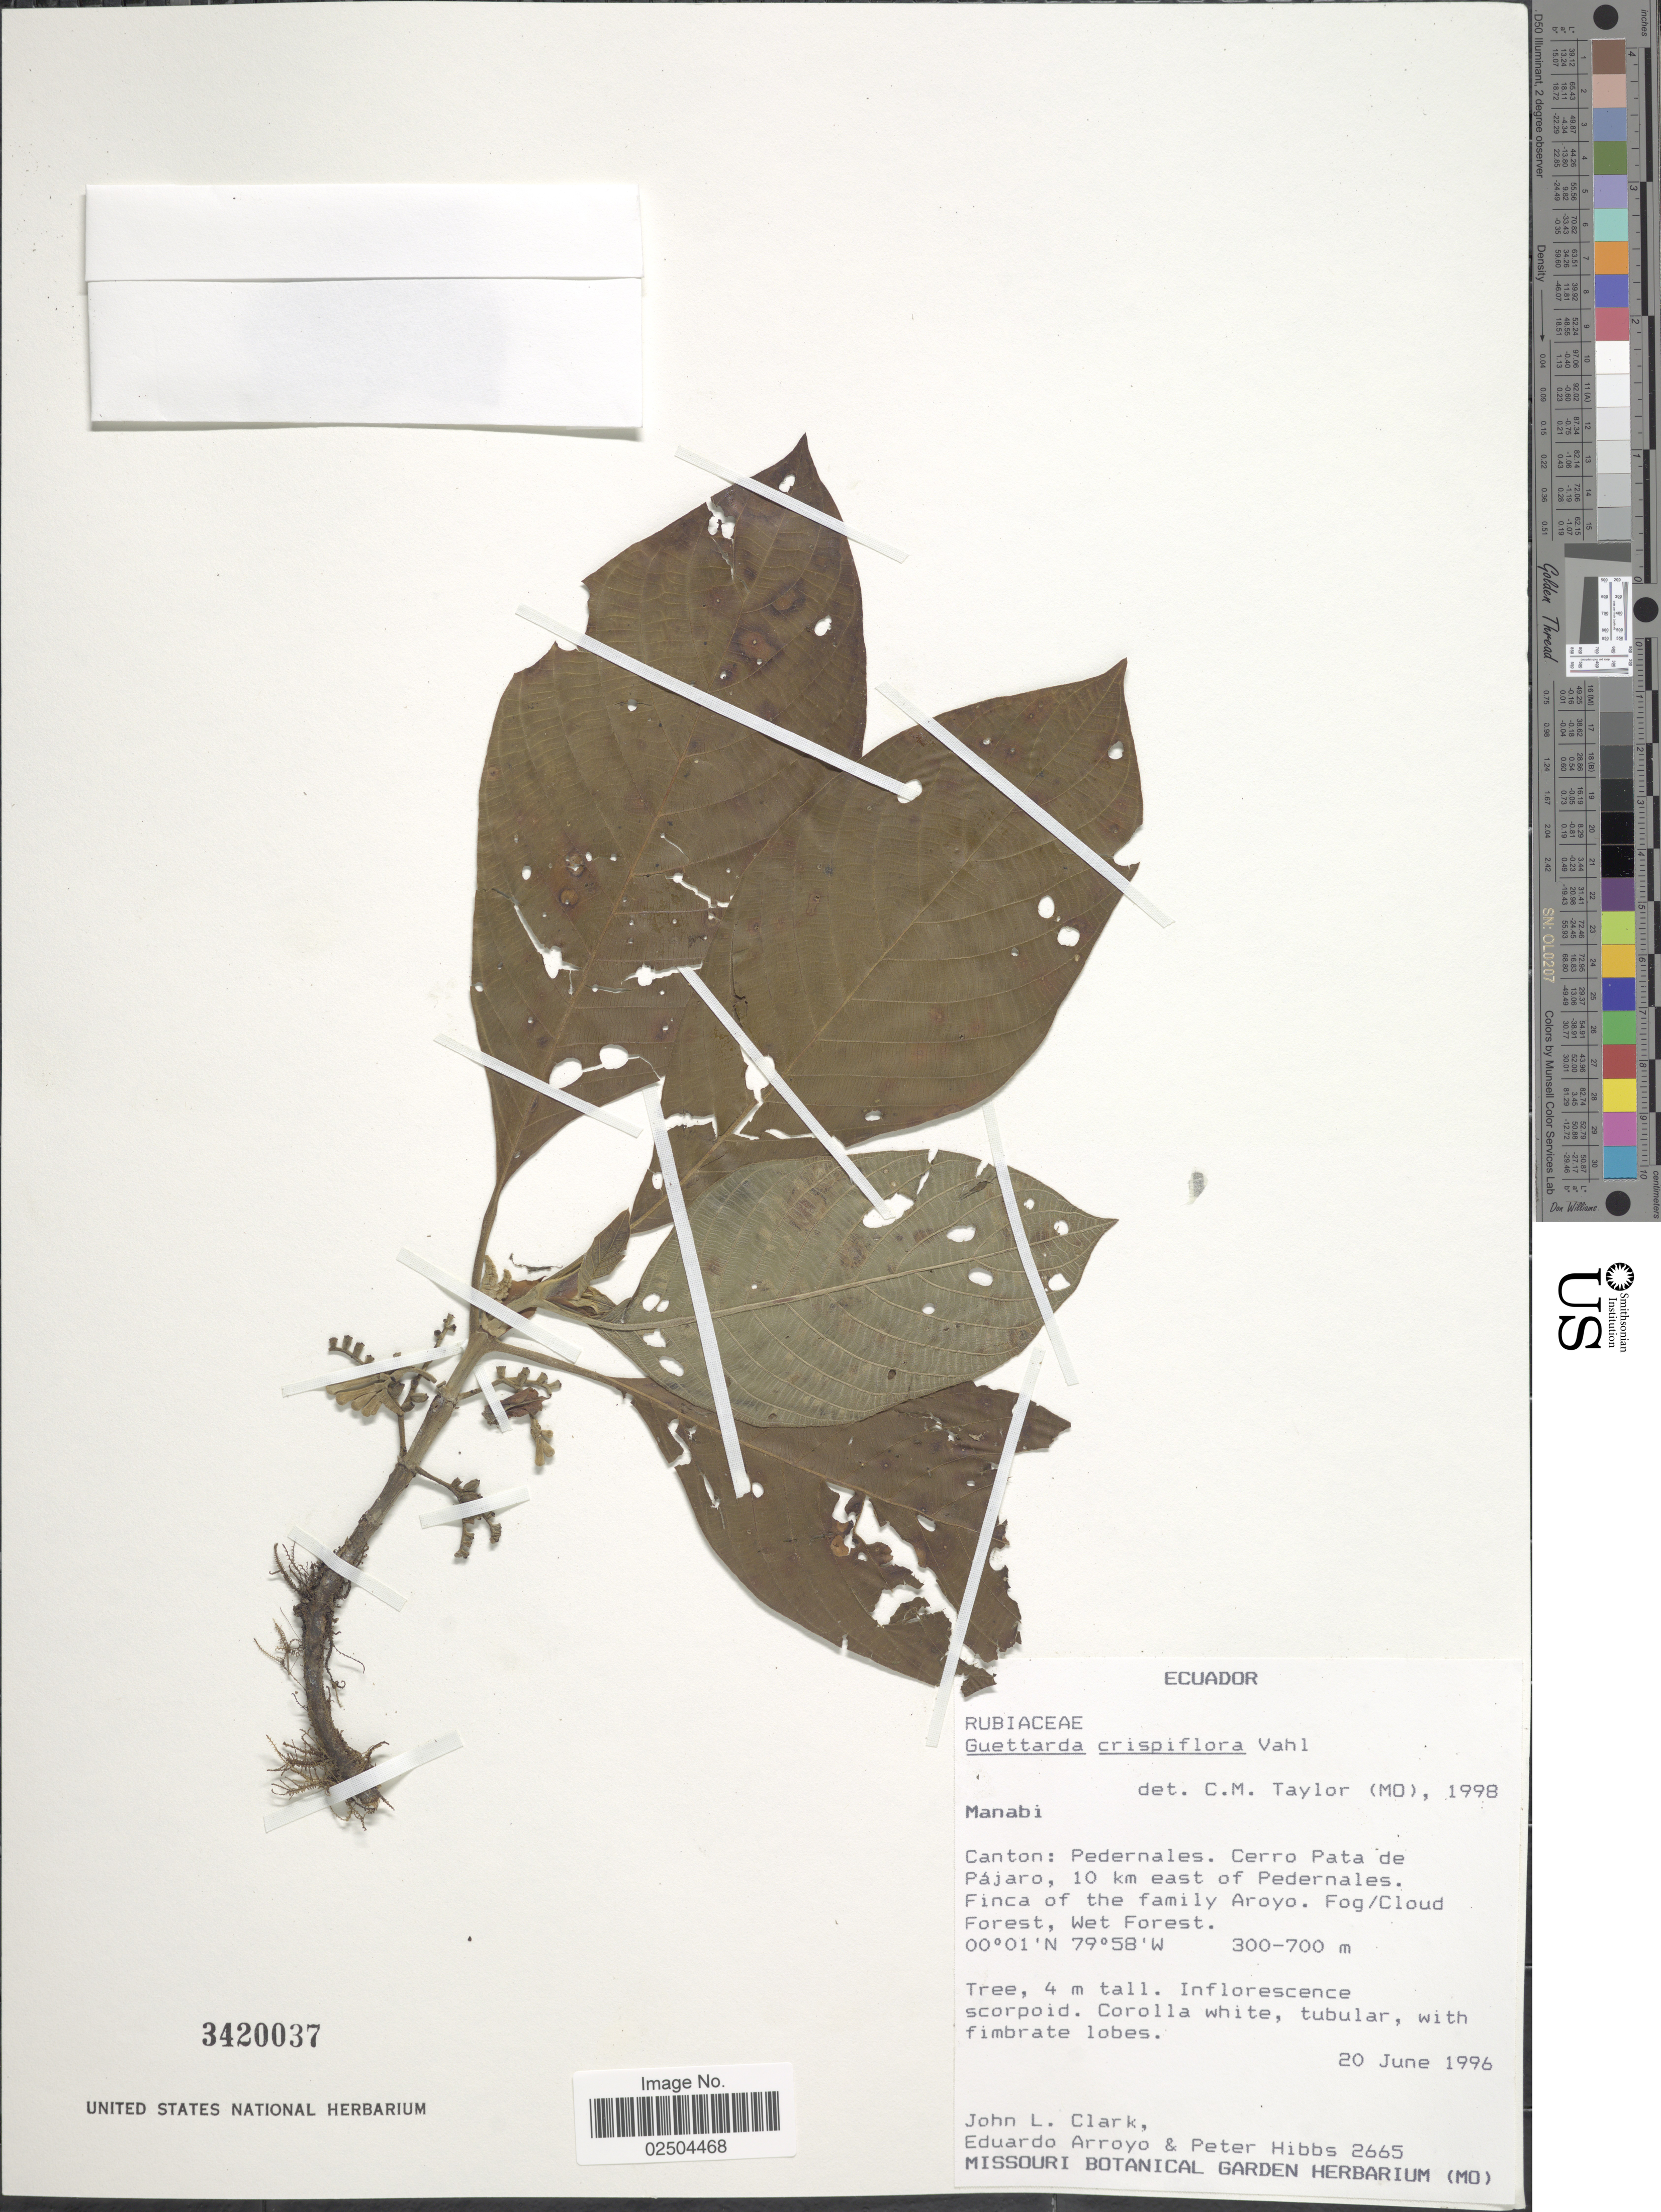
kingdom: Plantae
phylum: Tracheophyta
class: Magnoliopsida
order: Gentianales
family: Rubiaceae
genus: Guettarda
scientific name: Guettarda crispiflora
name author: Vahl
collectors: J. L. Clark, E. Arroyo & P. Hibbs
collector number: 2665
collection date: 1996-06-20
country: Ecuador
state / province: Manabí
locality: Manabi: Canton: Pedernales, Cerro Pata de Pajaro, 10 km east of Pedernales, Finca of the family Aroyo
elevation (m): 300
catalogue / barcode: US 3420037